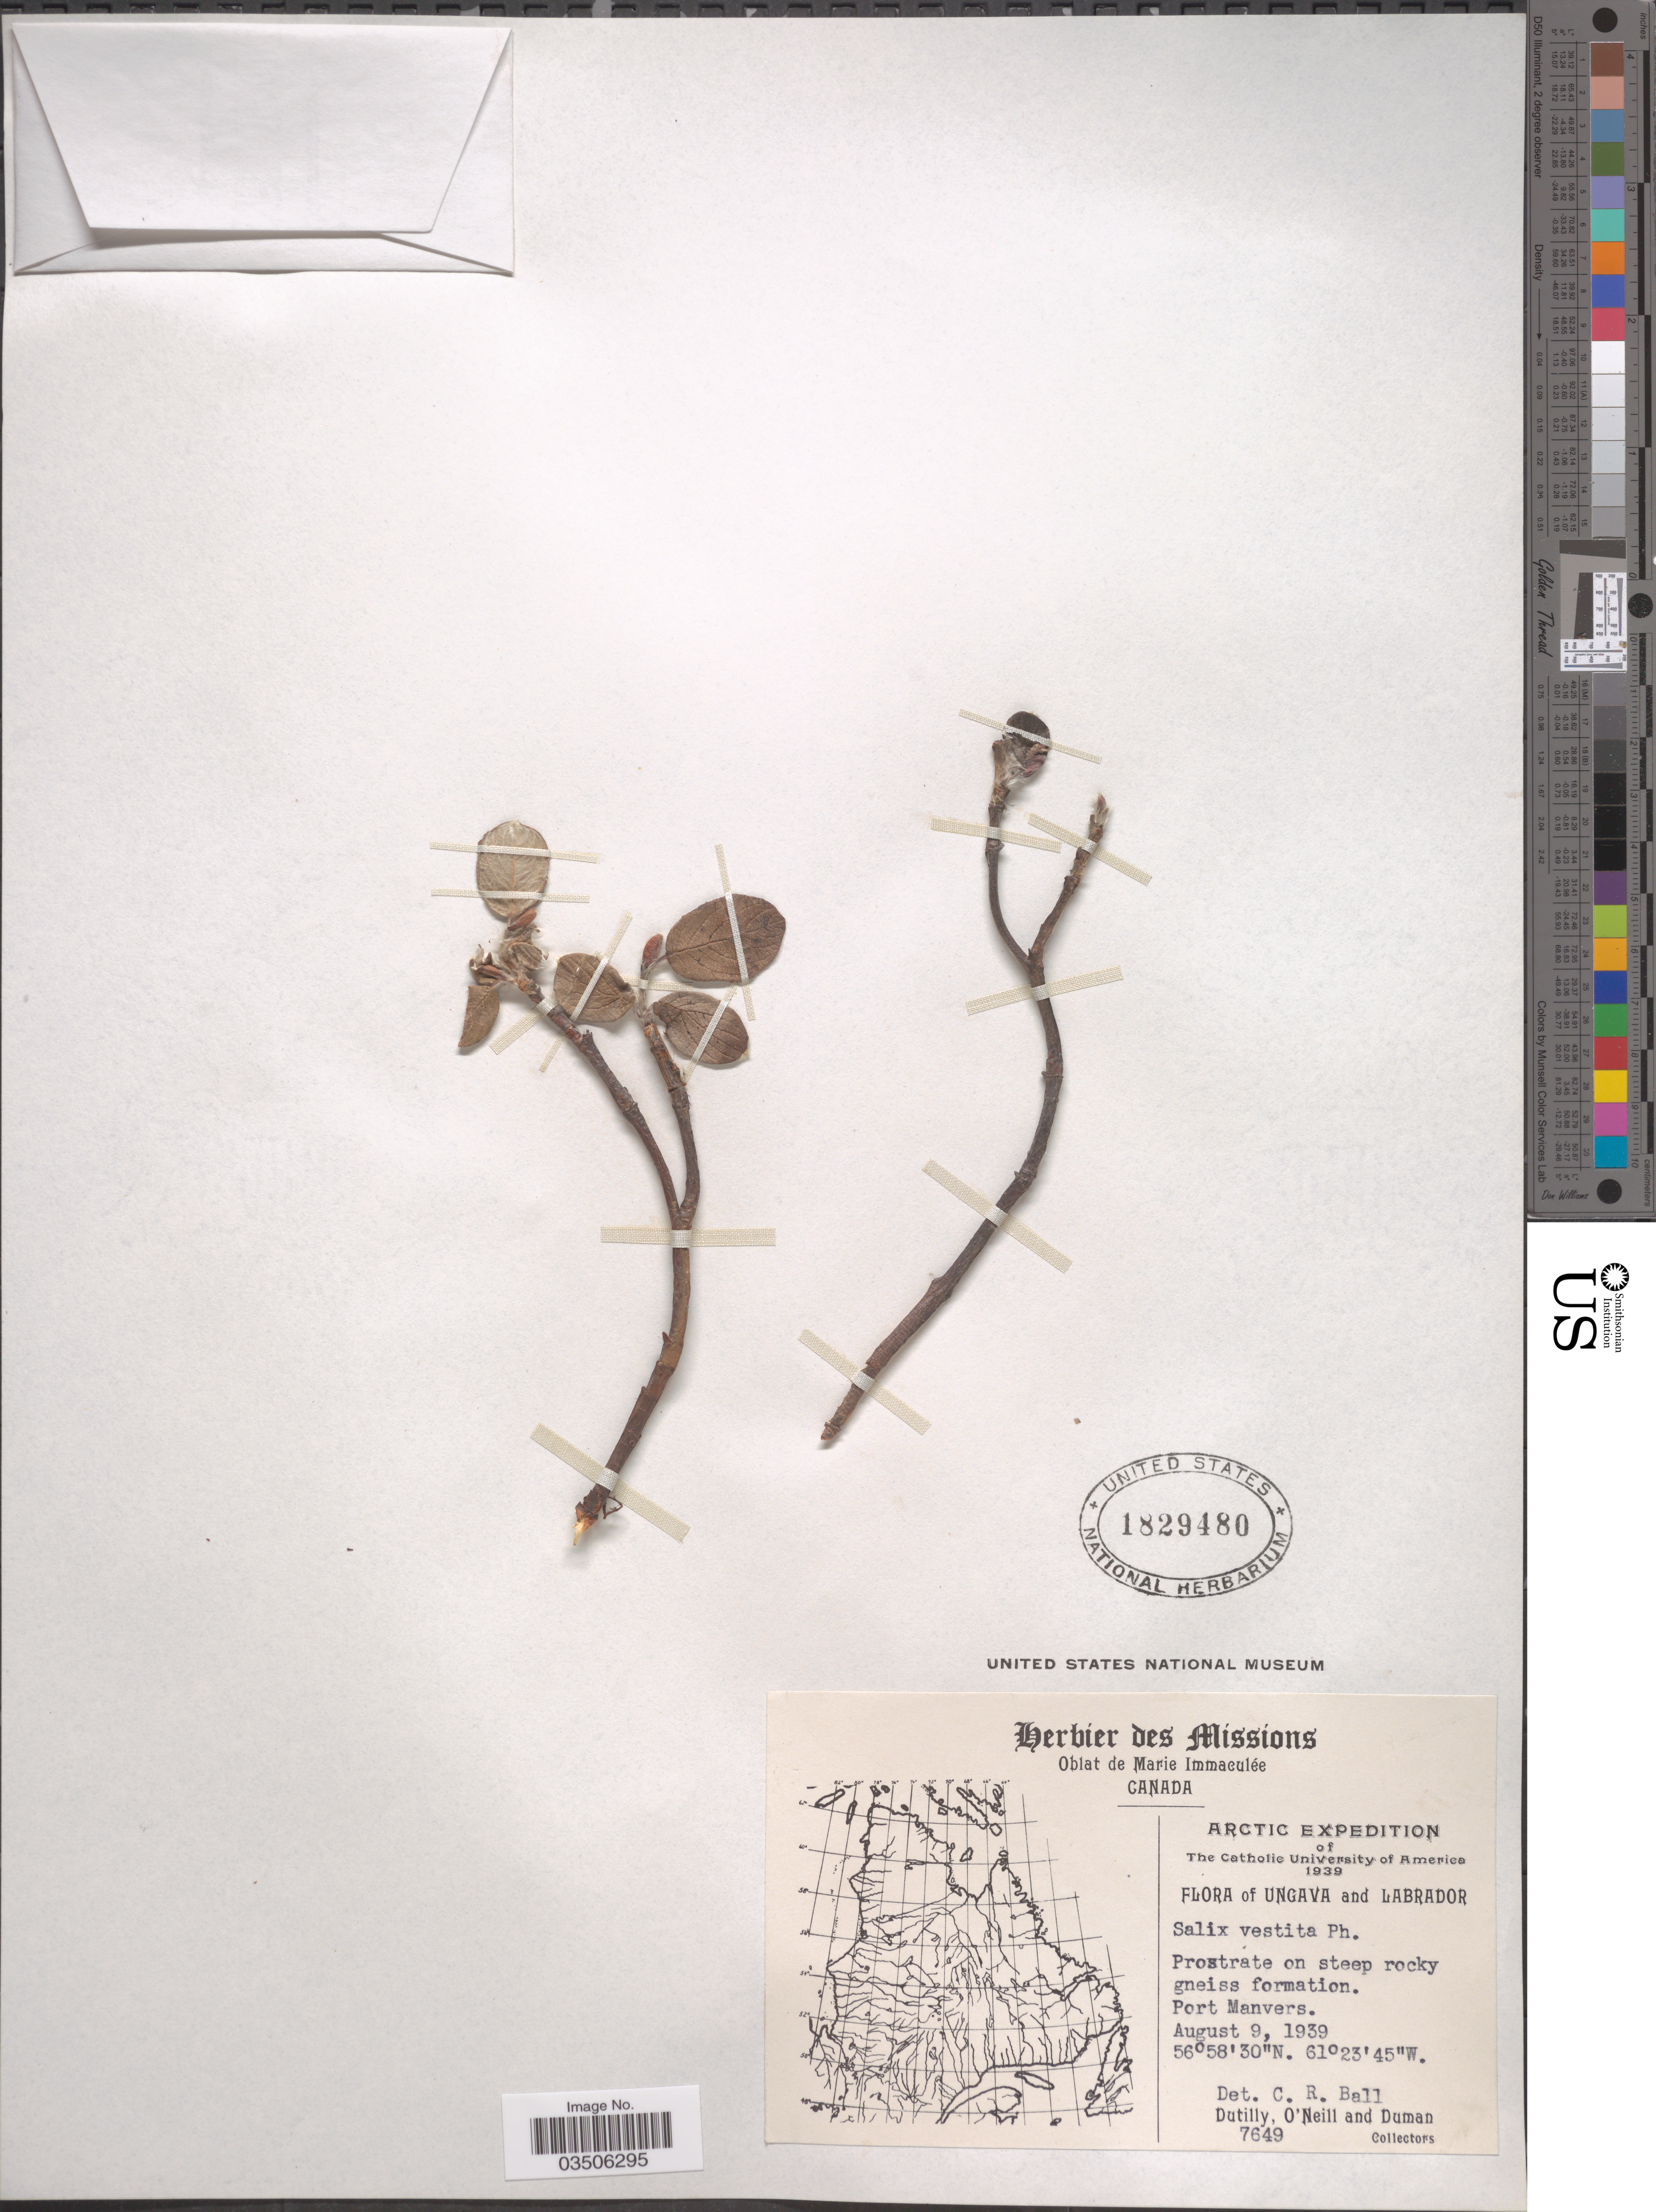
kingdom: Plantae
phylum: Tracheophyta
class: Magnoliopsida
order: Malpighiales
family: Salicaceae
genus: Salix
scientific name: Salix vestita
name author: Pursh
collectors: -. Dutilly, O'Neil & -. Duman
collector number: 7649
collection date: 1939-08-09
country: Canada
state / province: Newfoundland and Labrador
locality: Ungava and Labradro. Port Manvers.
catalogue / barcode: US 1829480